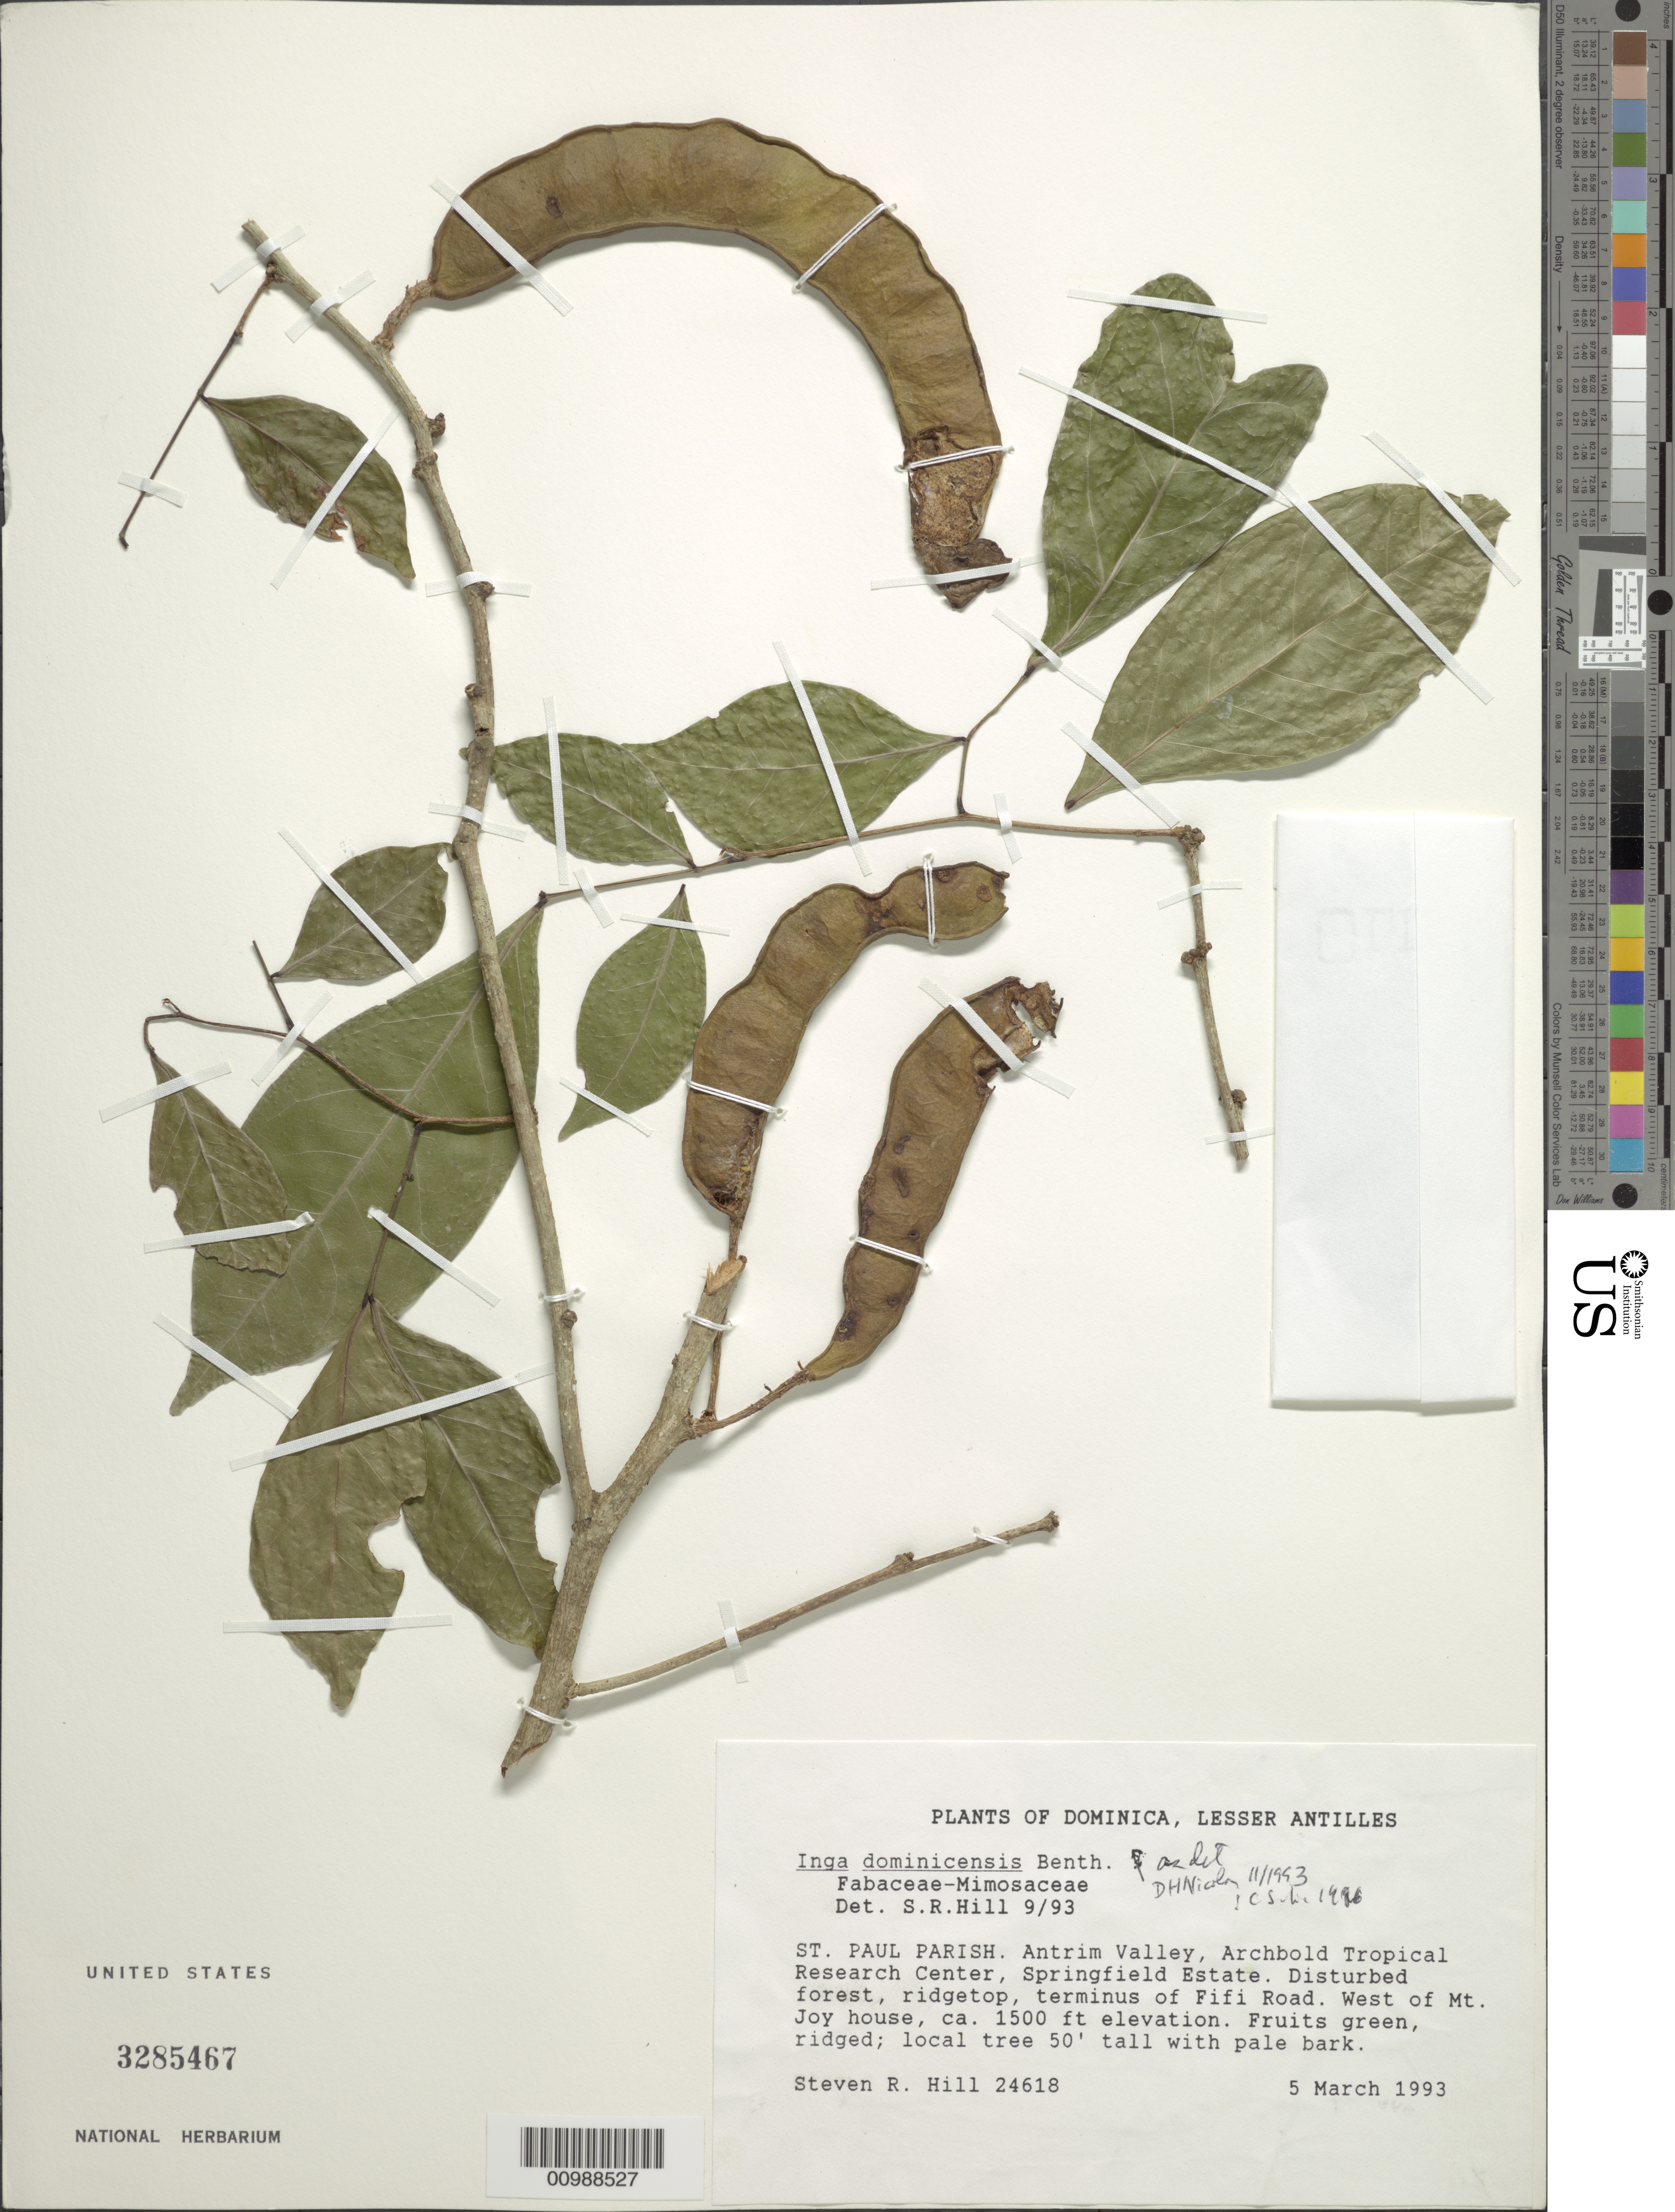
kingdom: Plantae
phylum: Tracheophyta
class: Magnoliopsida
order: Fabales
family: Fabaceae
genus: Inga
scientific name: Inga dominicensis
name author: Benth.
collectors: S. R. Hill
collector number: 24618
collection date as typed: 05 Mar 1993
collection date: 1993-03-05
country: Dominica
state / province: St. Paul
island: Dominica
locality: Antrim Valley, Archibold Tropical Research Center, Springfield Estate. Disturbed forest, ridgetop, terminus of Fifi Road. W. of Mt. Joy House.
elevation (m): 457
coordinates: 0 N, 0 E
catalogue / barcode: US 3285467